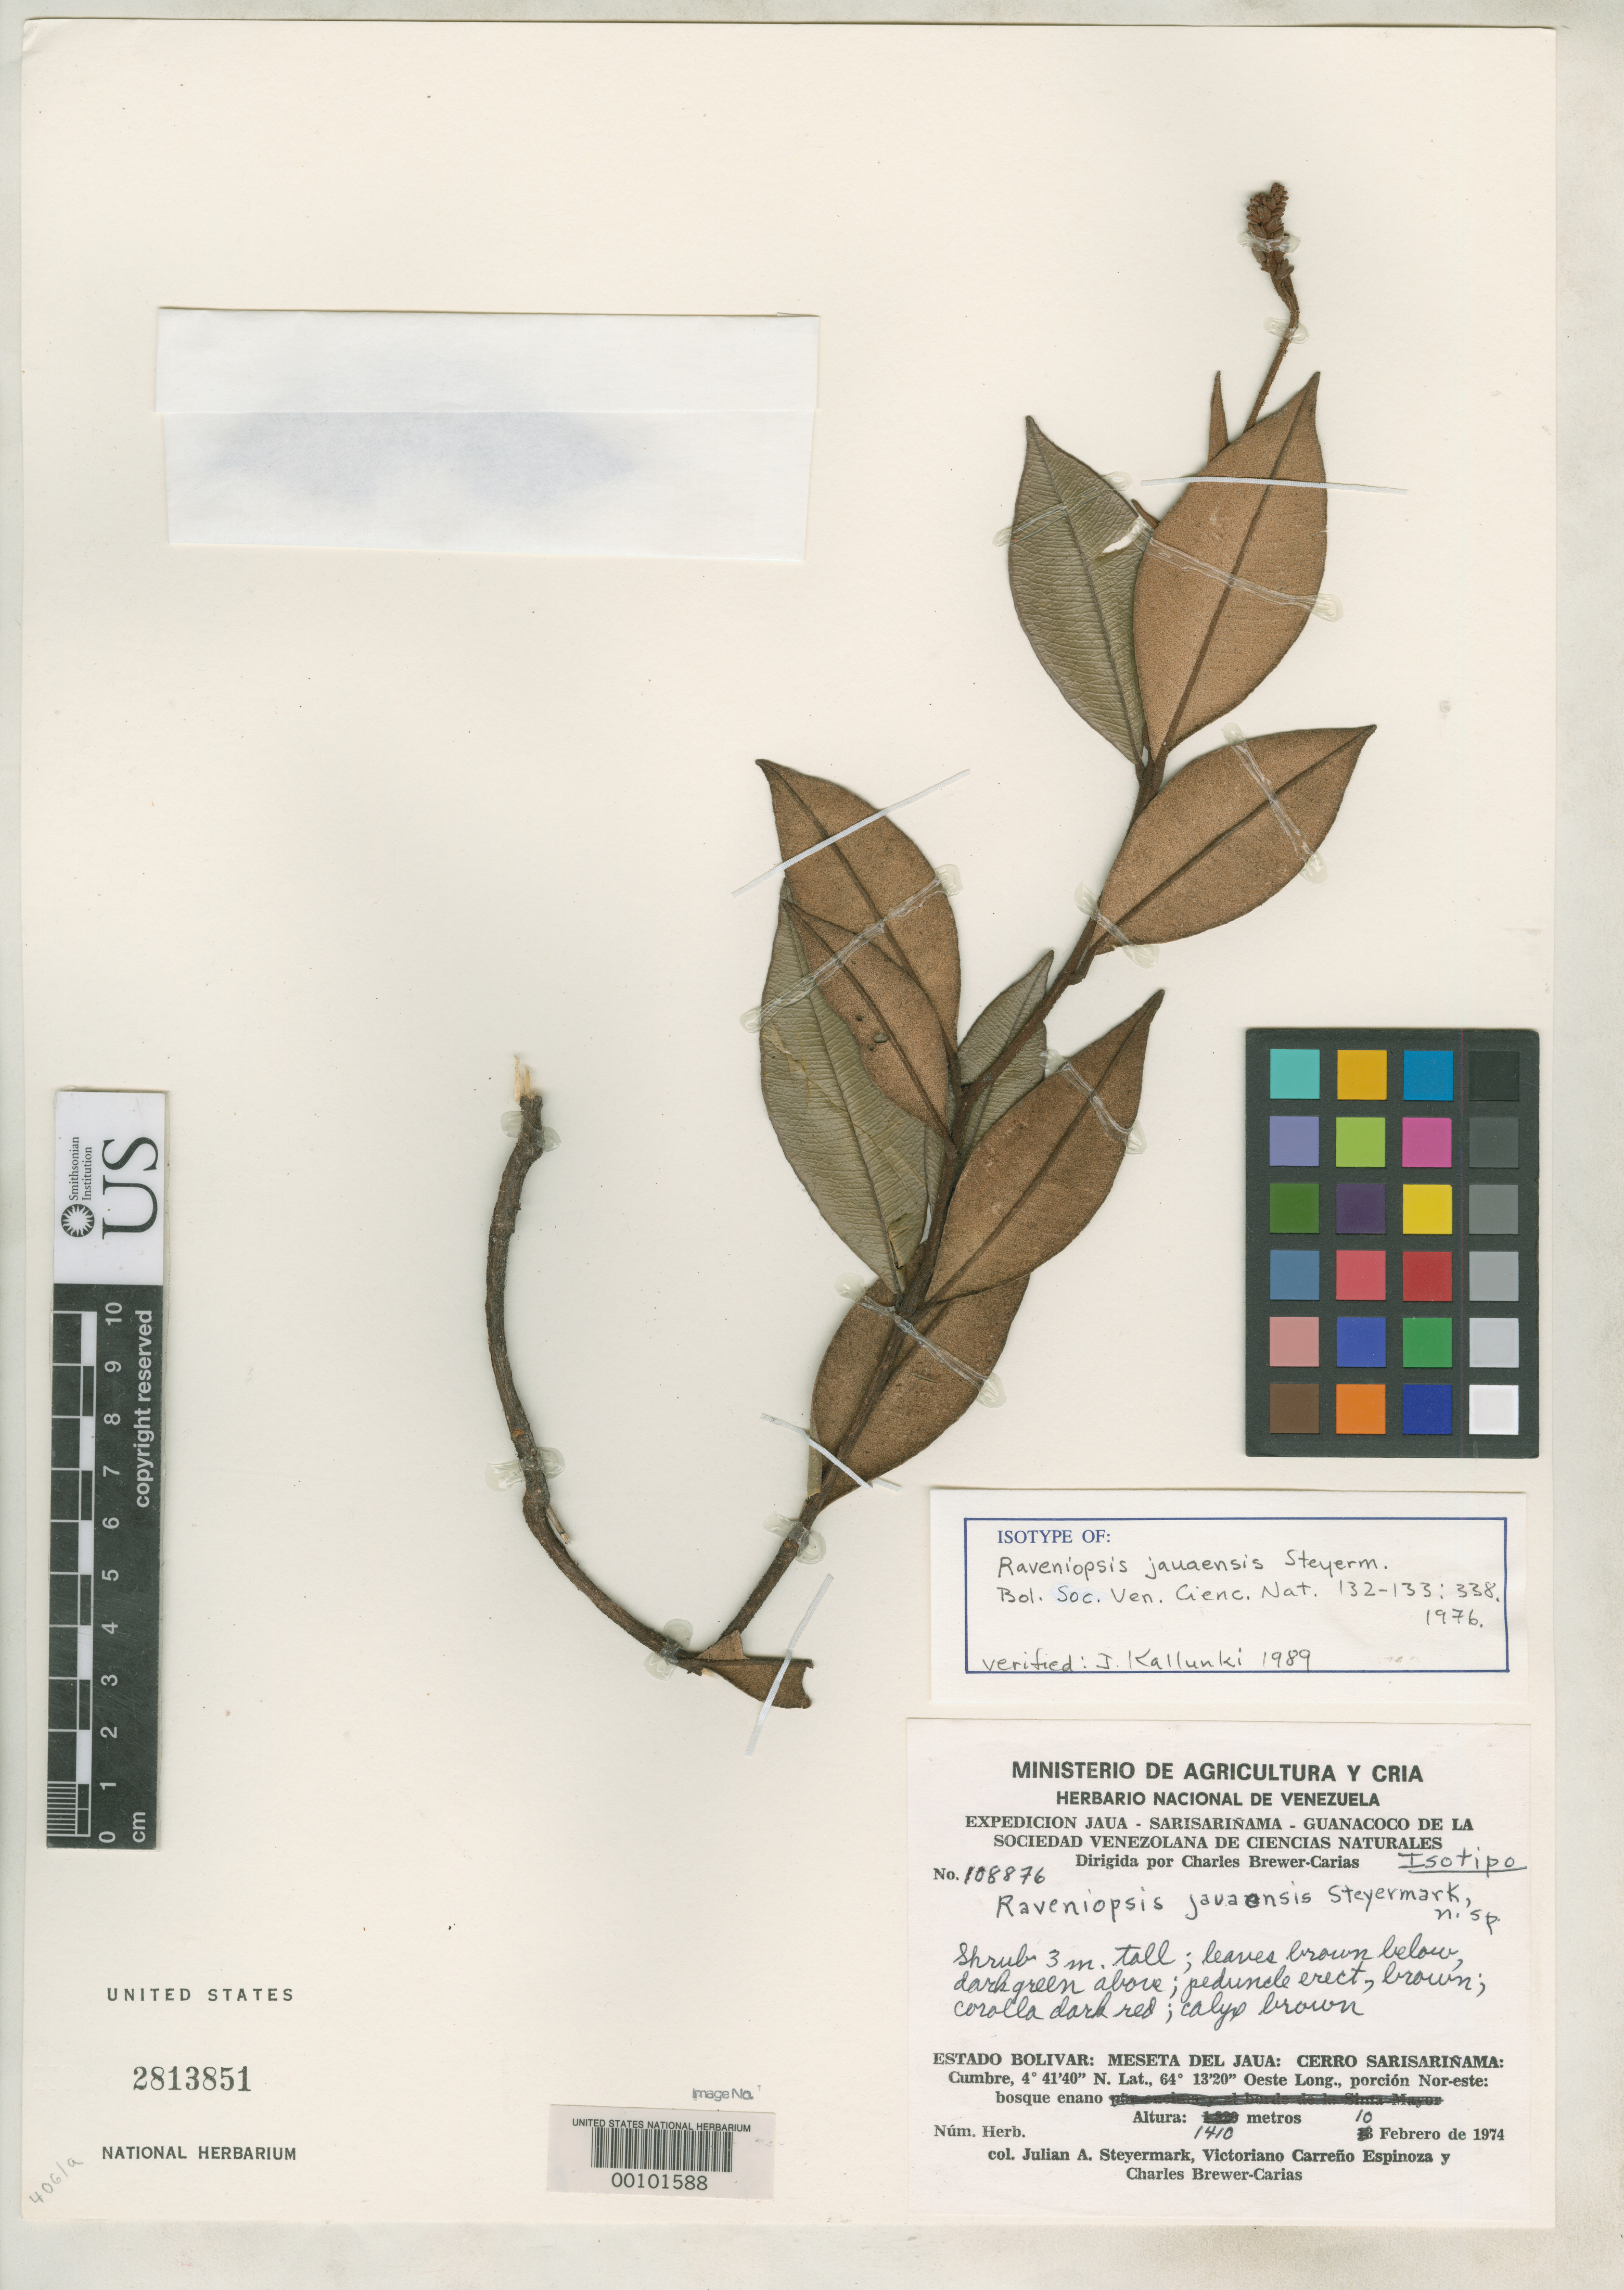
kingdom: Plantae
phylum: Tracheophyta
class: Magnoliopsida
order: Sapindales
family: Rutaceae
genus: Raveniopsis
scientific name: Raveniopsis jauaensis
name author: Steyerm. in Steyerm. & Brewer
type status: Isotype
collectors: J. Steyermark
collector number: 108876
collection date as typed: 10 Feb 1974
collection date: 1974-02-10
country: Venezuela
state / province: Bolivar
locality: Meseta del Jaua, Cerro Sarisarinama.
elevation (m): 1410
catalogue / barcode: US 2813851